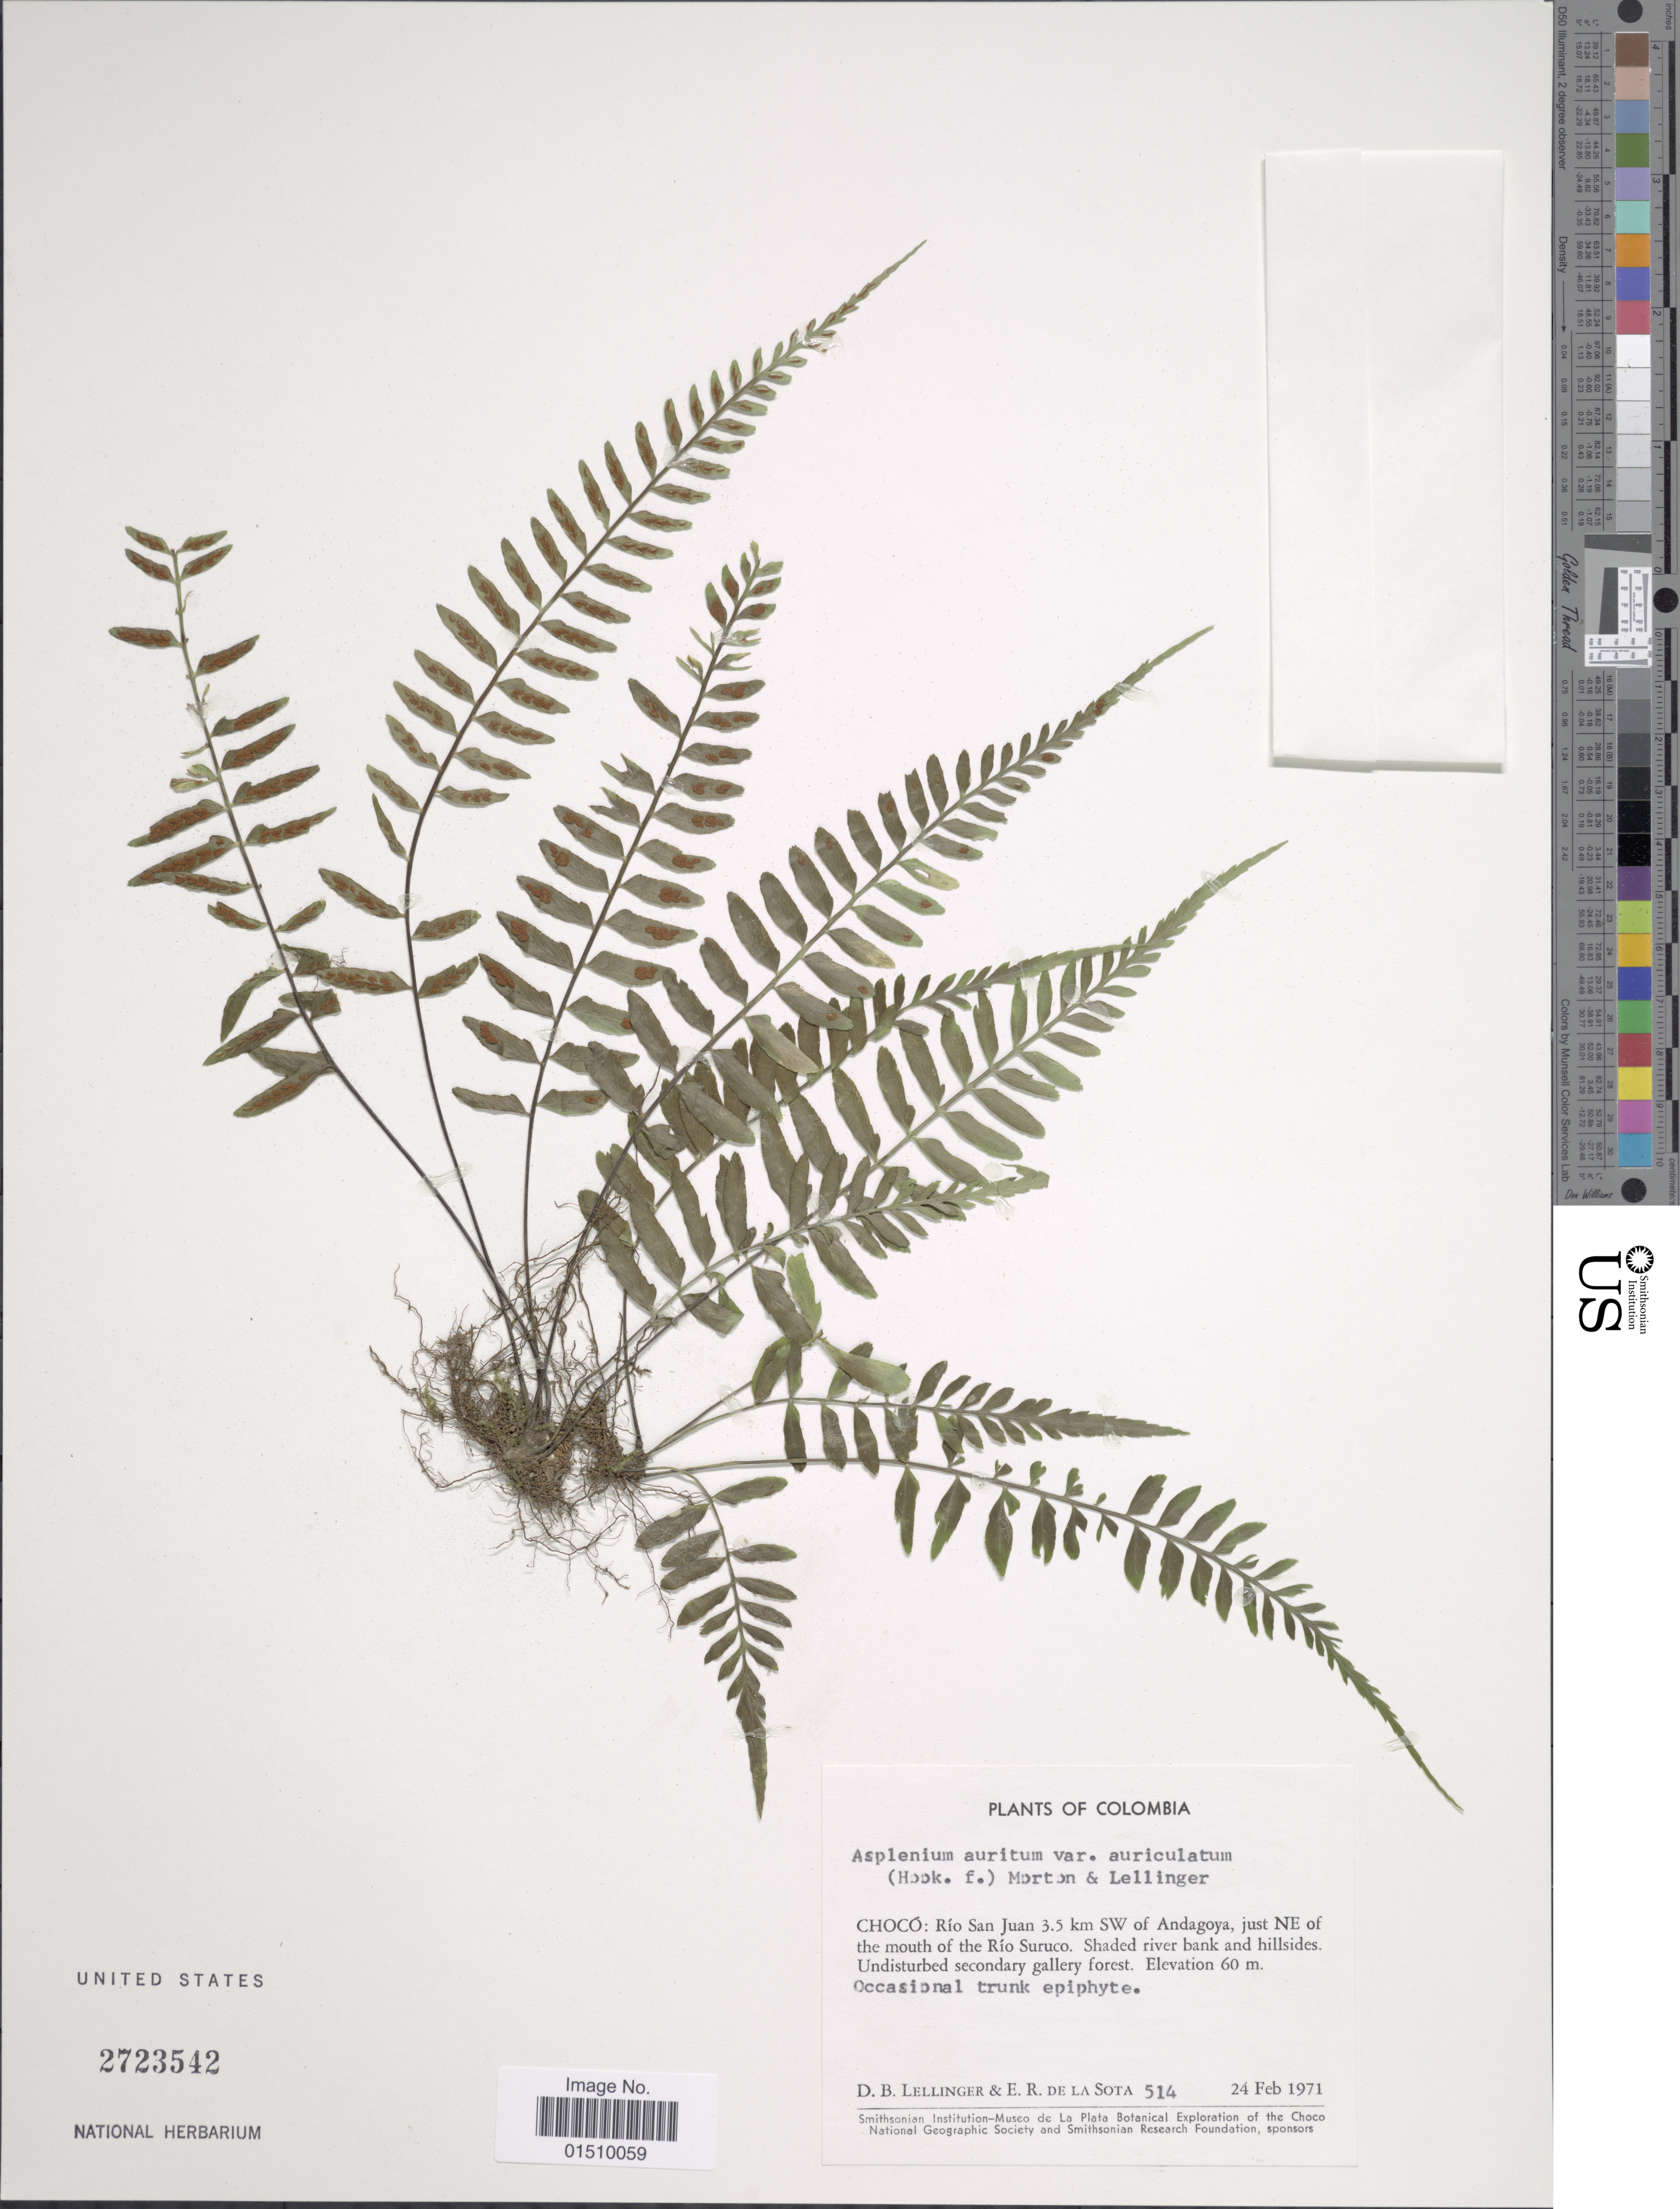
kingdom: Plantae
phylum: Tracheophyta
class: Polypodiopsida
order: Polypodiales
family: Aspleniaceae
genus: Asplenium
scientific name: Asplenium auritum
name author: Sw.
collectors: D. B. Lellinger & E. R. de la Sota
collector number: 514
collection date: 1971-02-24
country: Colombia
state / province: Chocó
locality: Colombia, Rio San Juan 3.5 km SW of Andagoya, just NE of the mouth of Rio Suruco.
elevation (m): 60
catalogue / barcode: US 2723542